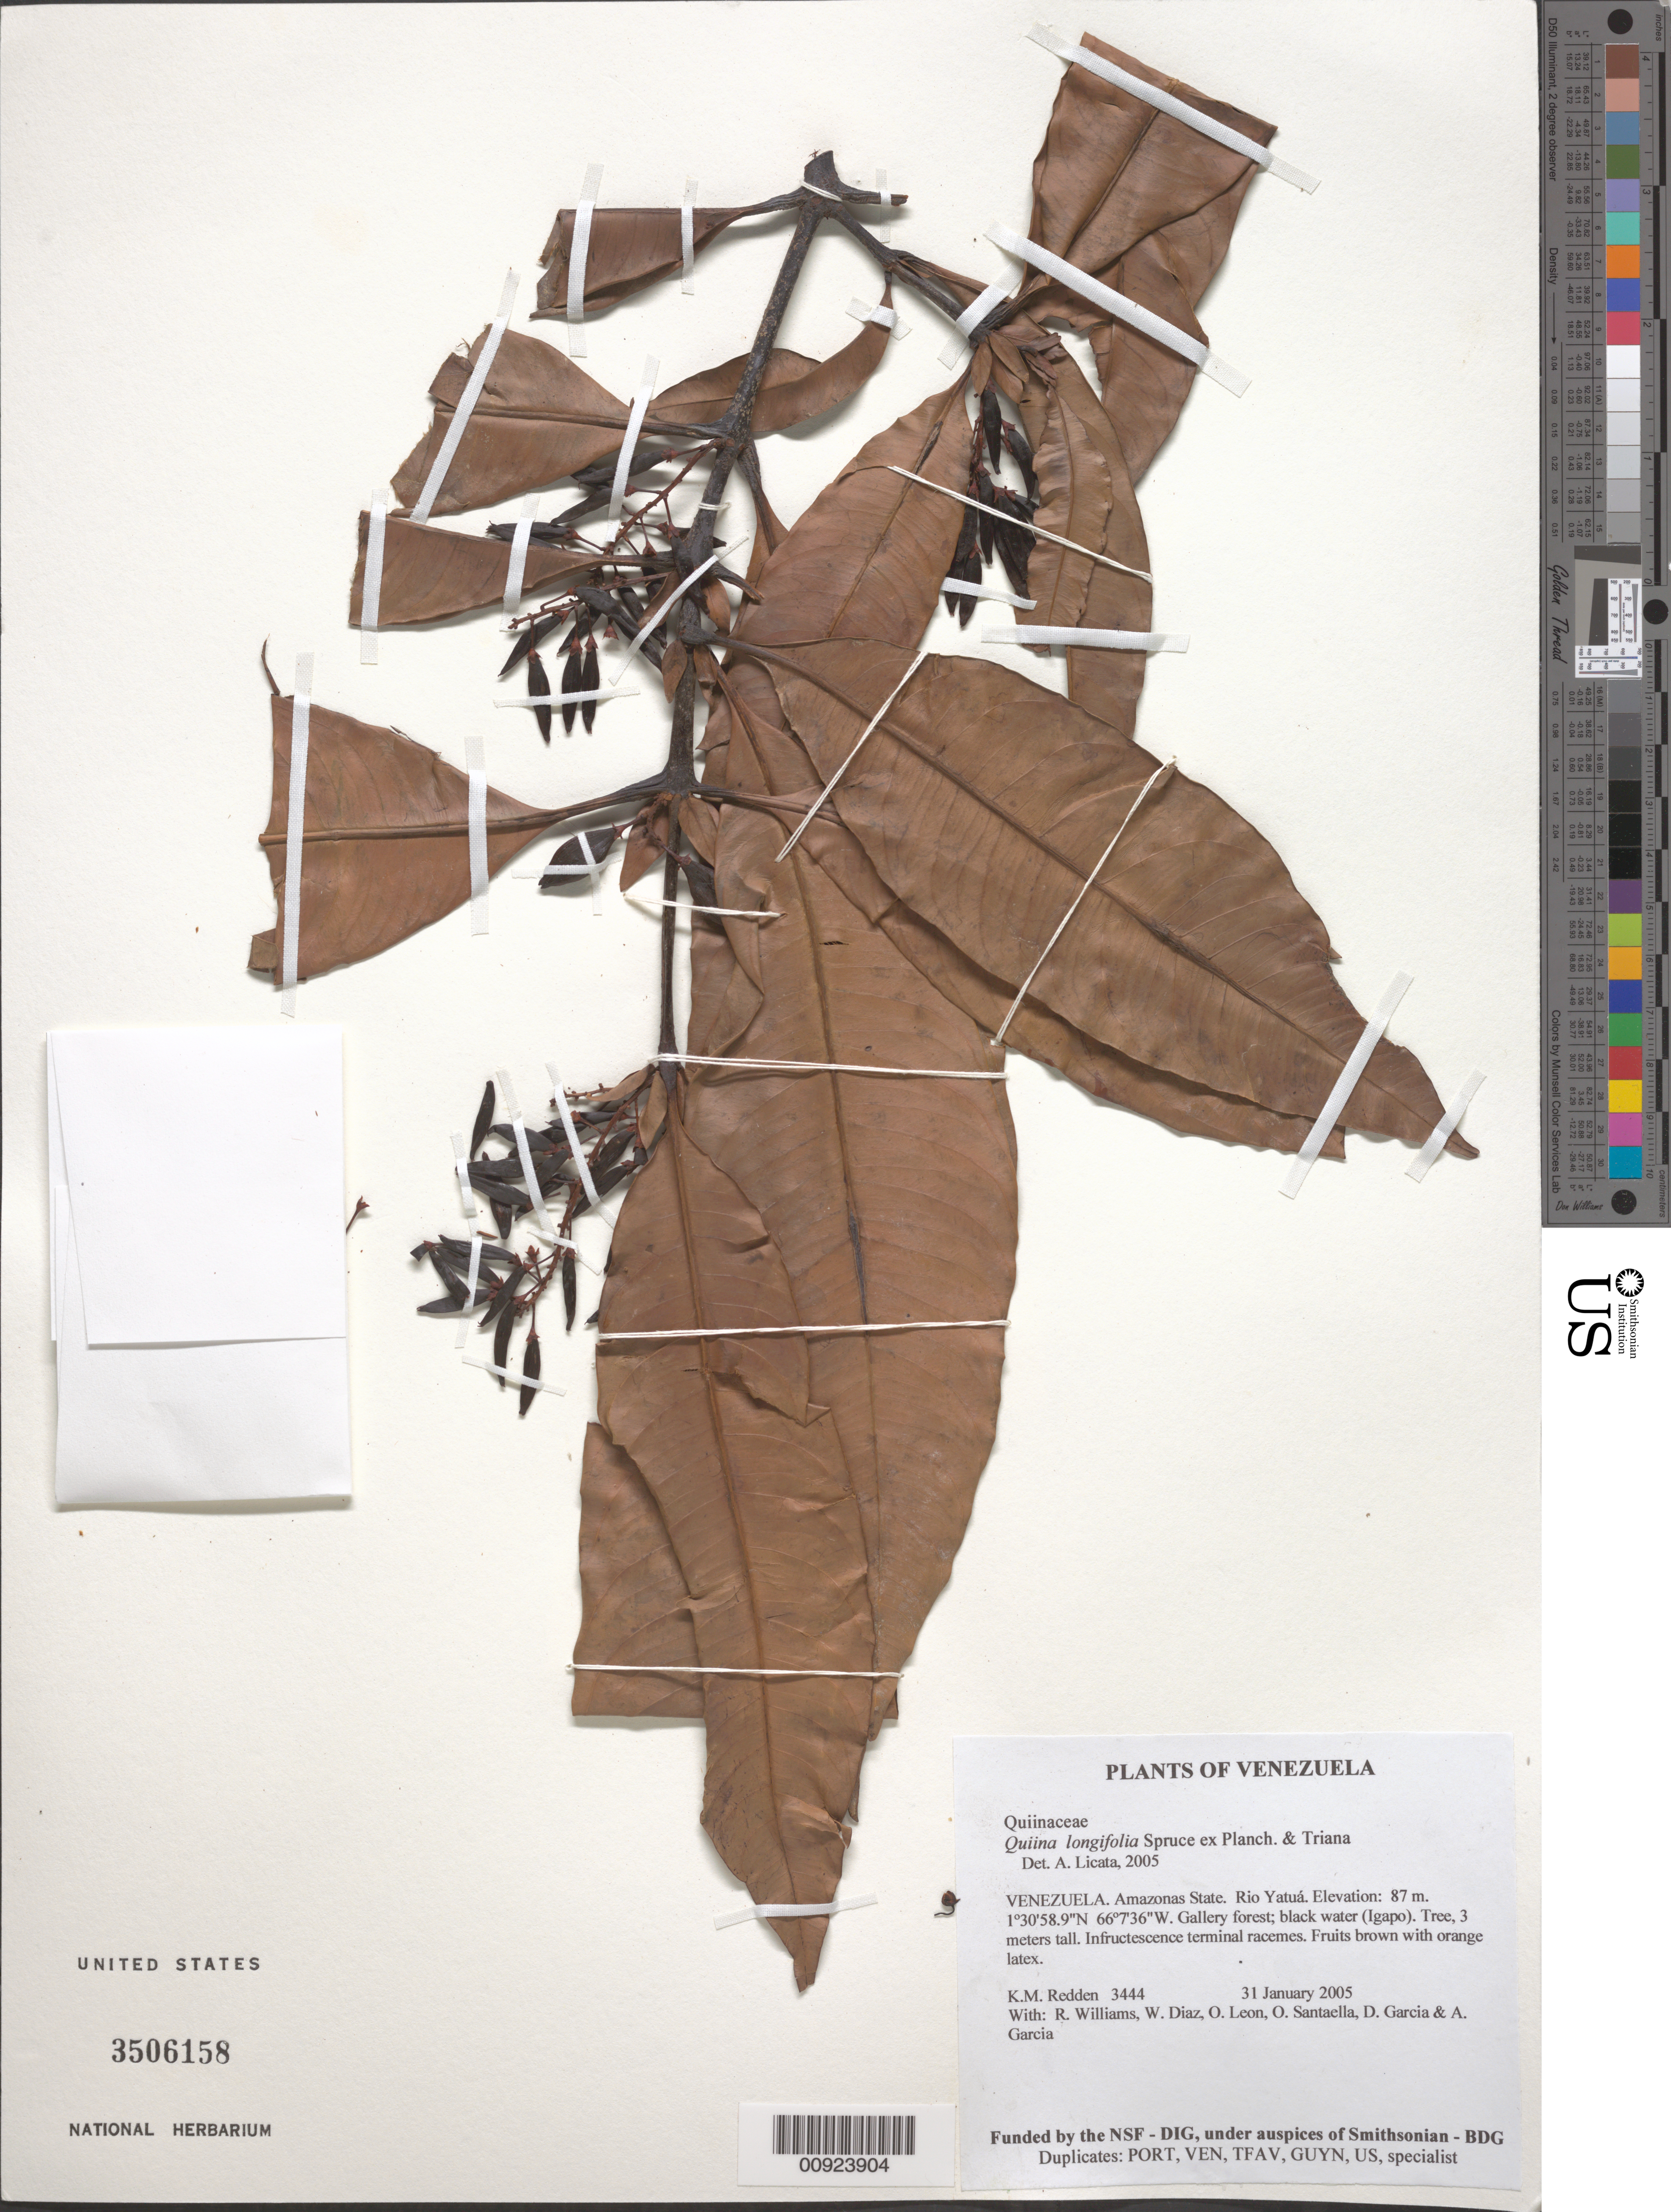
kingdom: Plantae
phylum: Tracheophyta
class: Magnoliopsida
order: Malpighiales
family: Quiinaceae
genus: Quiina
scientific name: Quiina longifolia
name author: Spruce ex Planch. & Triana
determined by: Licata, A., (PORT), Univ. Nac. Exp. de los Llanos Ezequiel Zamora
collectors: K. M. Redden, R. Williams, W. Díaz P., O. León, O. Santaella, D. Garcia & A. Garcia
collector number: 3444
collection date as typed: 31 January 2005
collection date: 2005-01-31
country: Venezuela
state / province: Amazonas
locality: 11 - Rio Yatuá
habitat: Gallery forest; black water (Igapo)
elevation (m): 87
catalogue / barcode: US 3506158